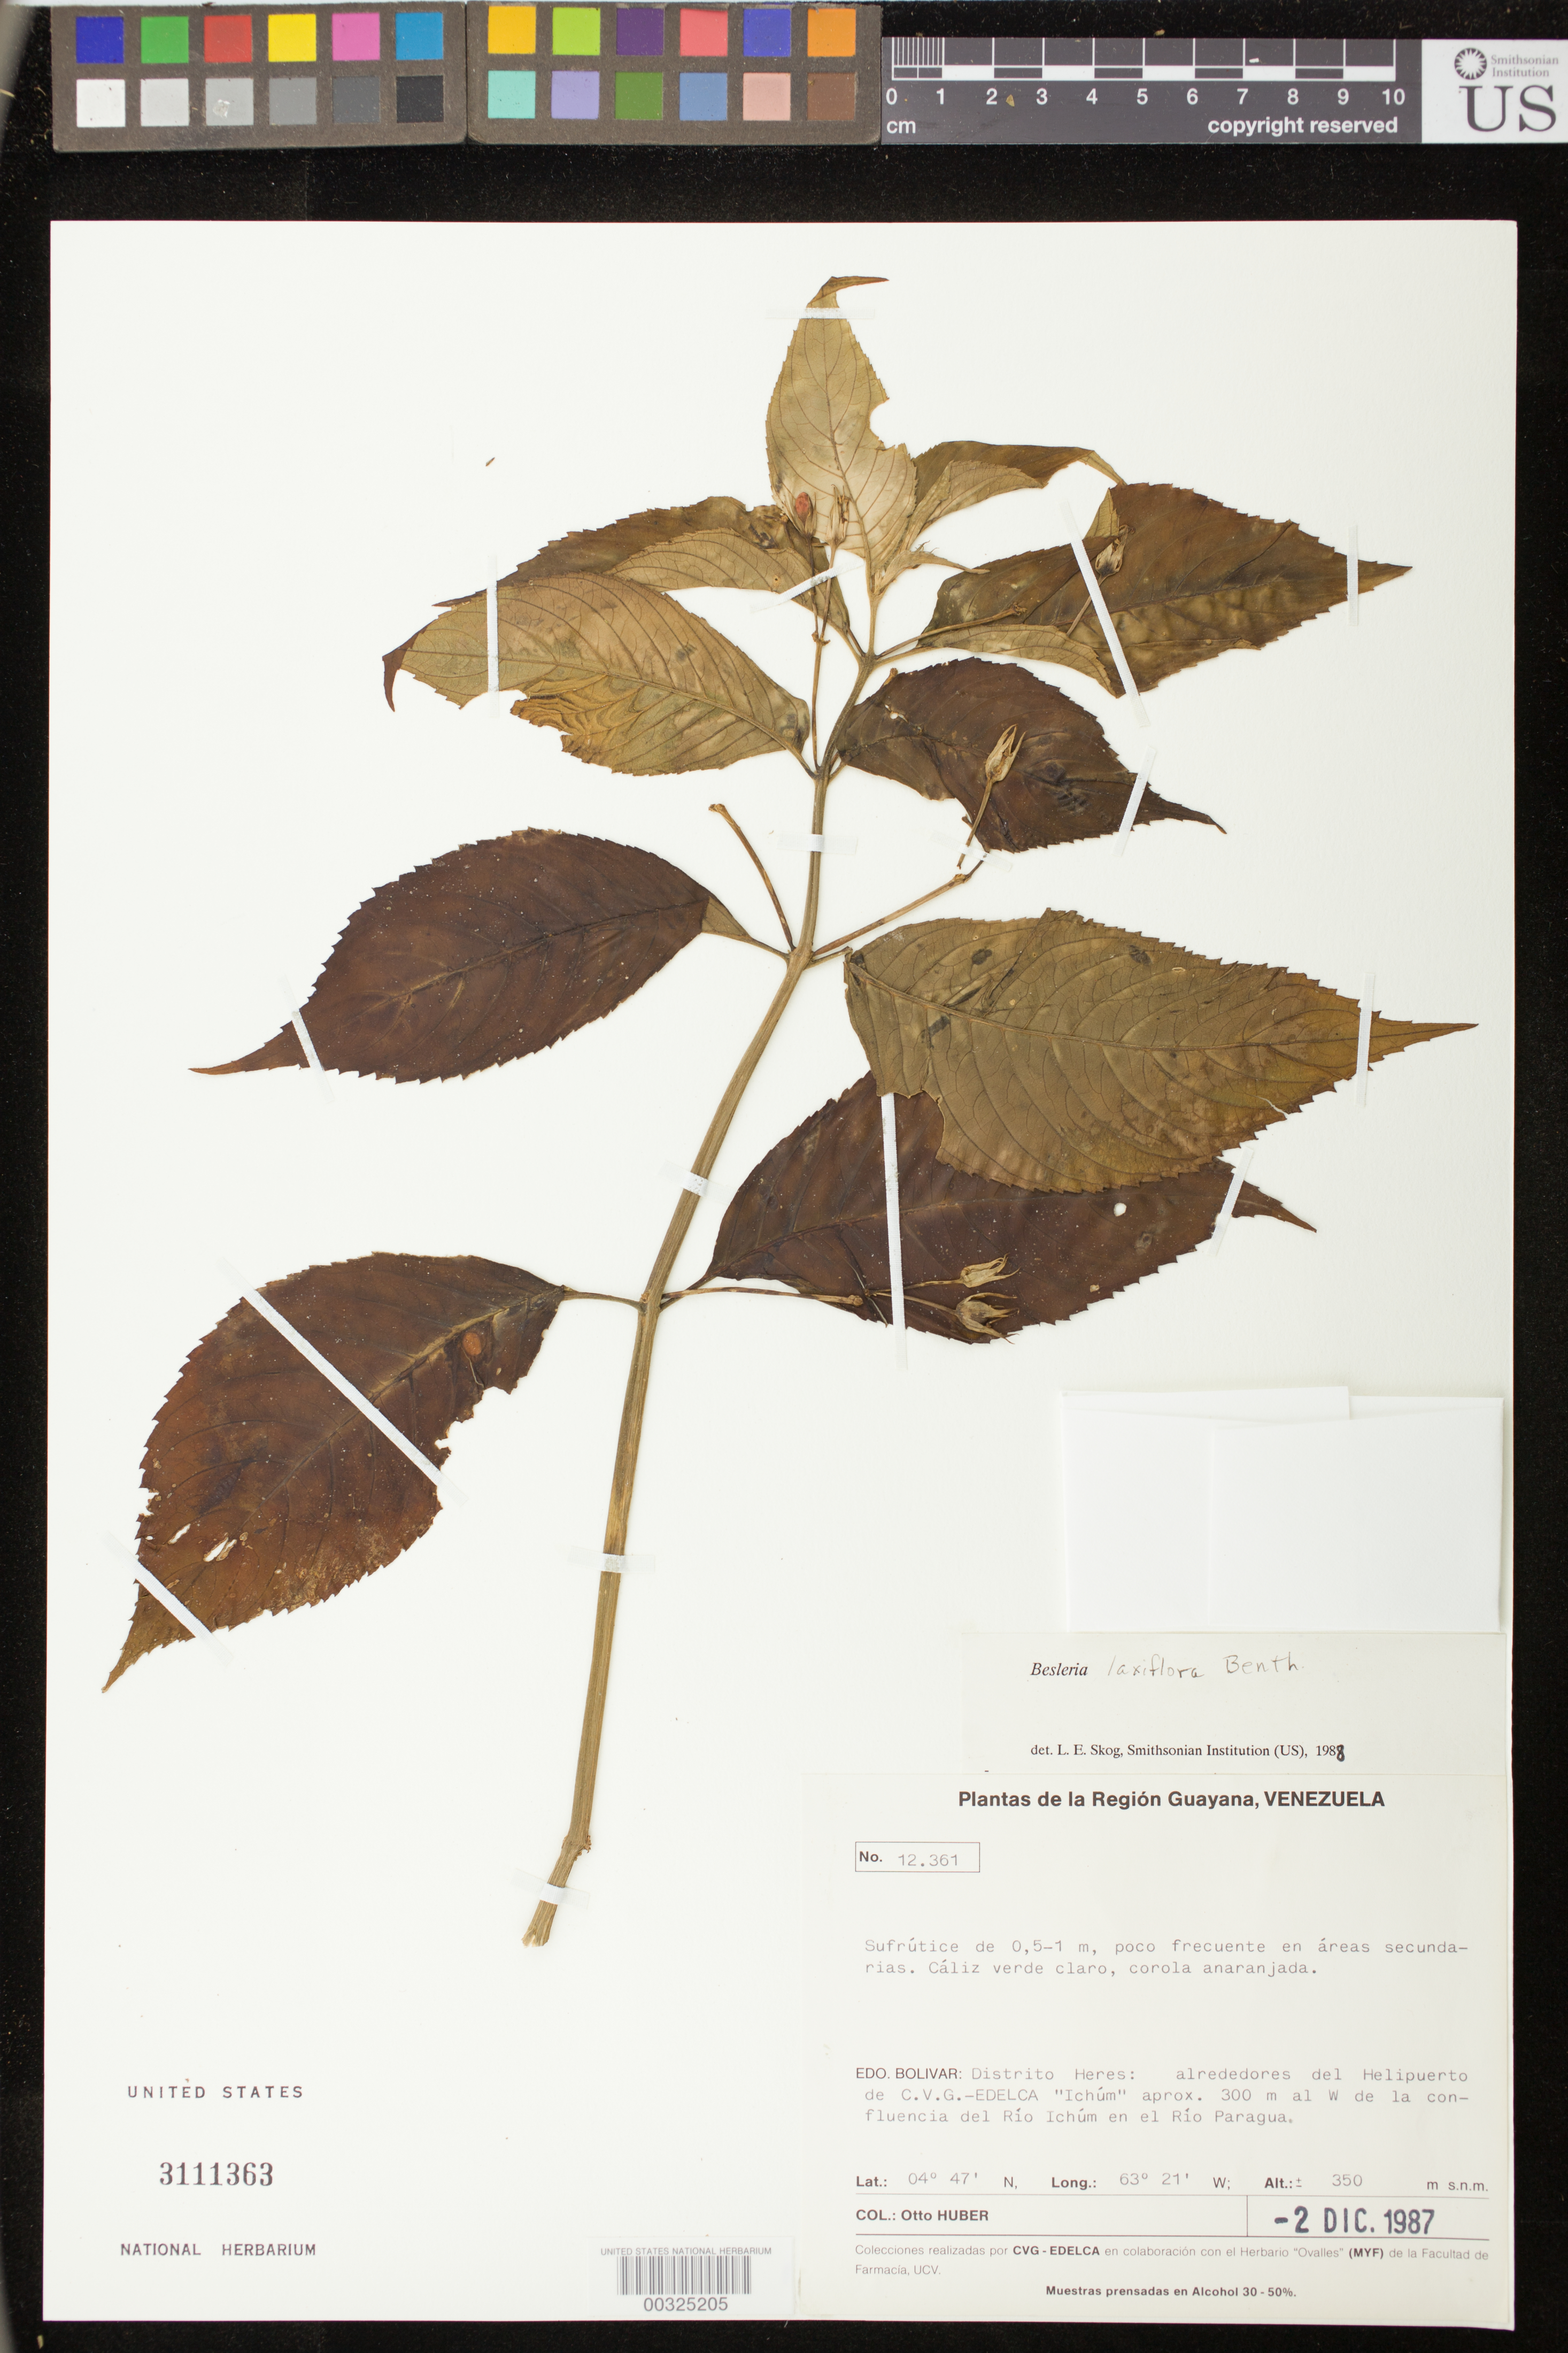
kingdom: Plantae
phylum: Tracheophyta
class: Magnoliopsida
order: Lamiales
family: Gesneriaceae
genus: Besleria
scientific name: Besleria laxiflora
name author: Benth.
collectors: O. Huber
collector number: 12361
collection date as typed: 02 Dec 1987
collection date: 1987-12-02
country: Venezuela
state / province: Bolívar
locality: Dist. Heres, environs of helipuerto de C.V.G.-Edelca "Ichum" approx 300 m W of confluence of Rio Ichumand Rio Paragua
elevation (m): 350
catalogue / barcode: US 3111363